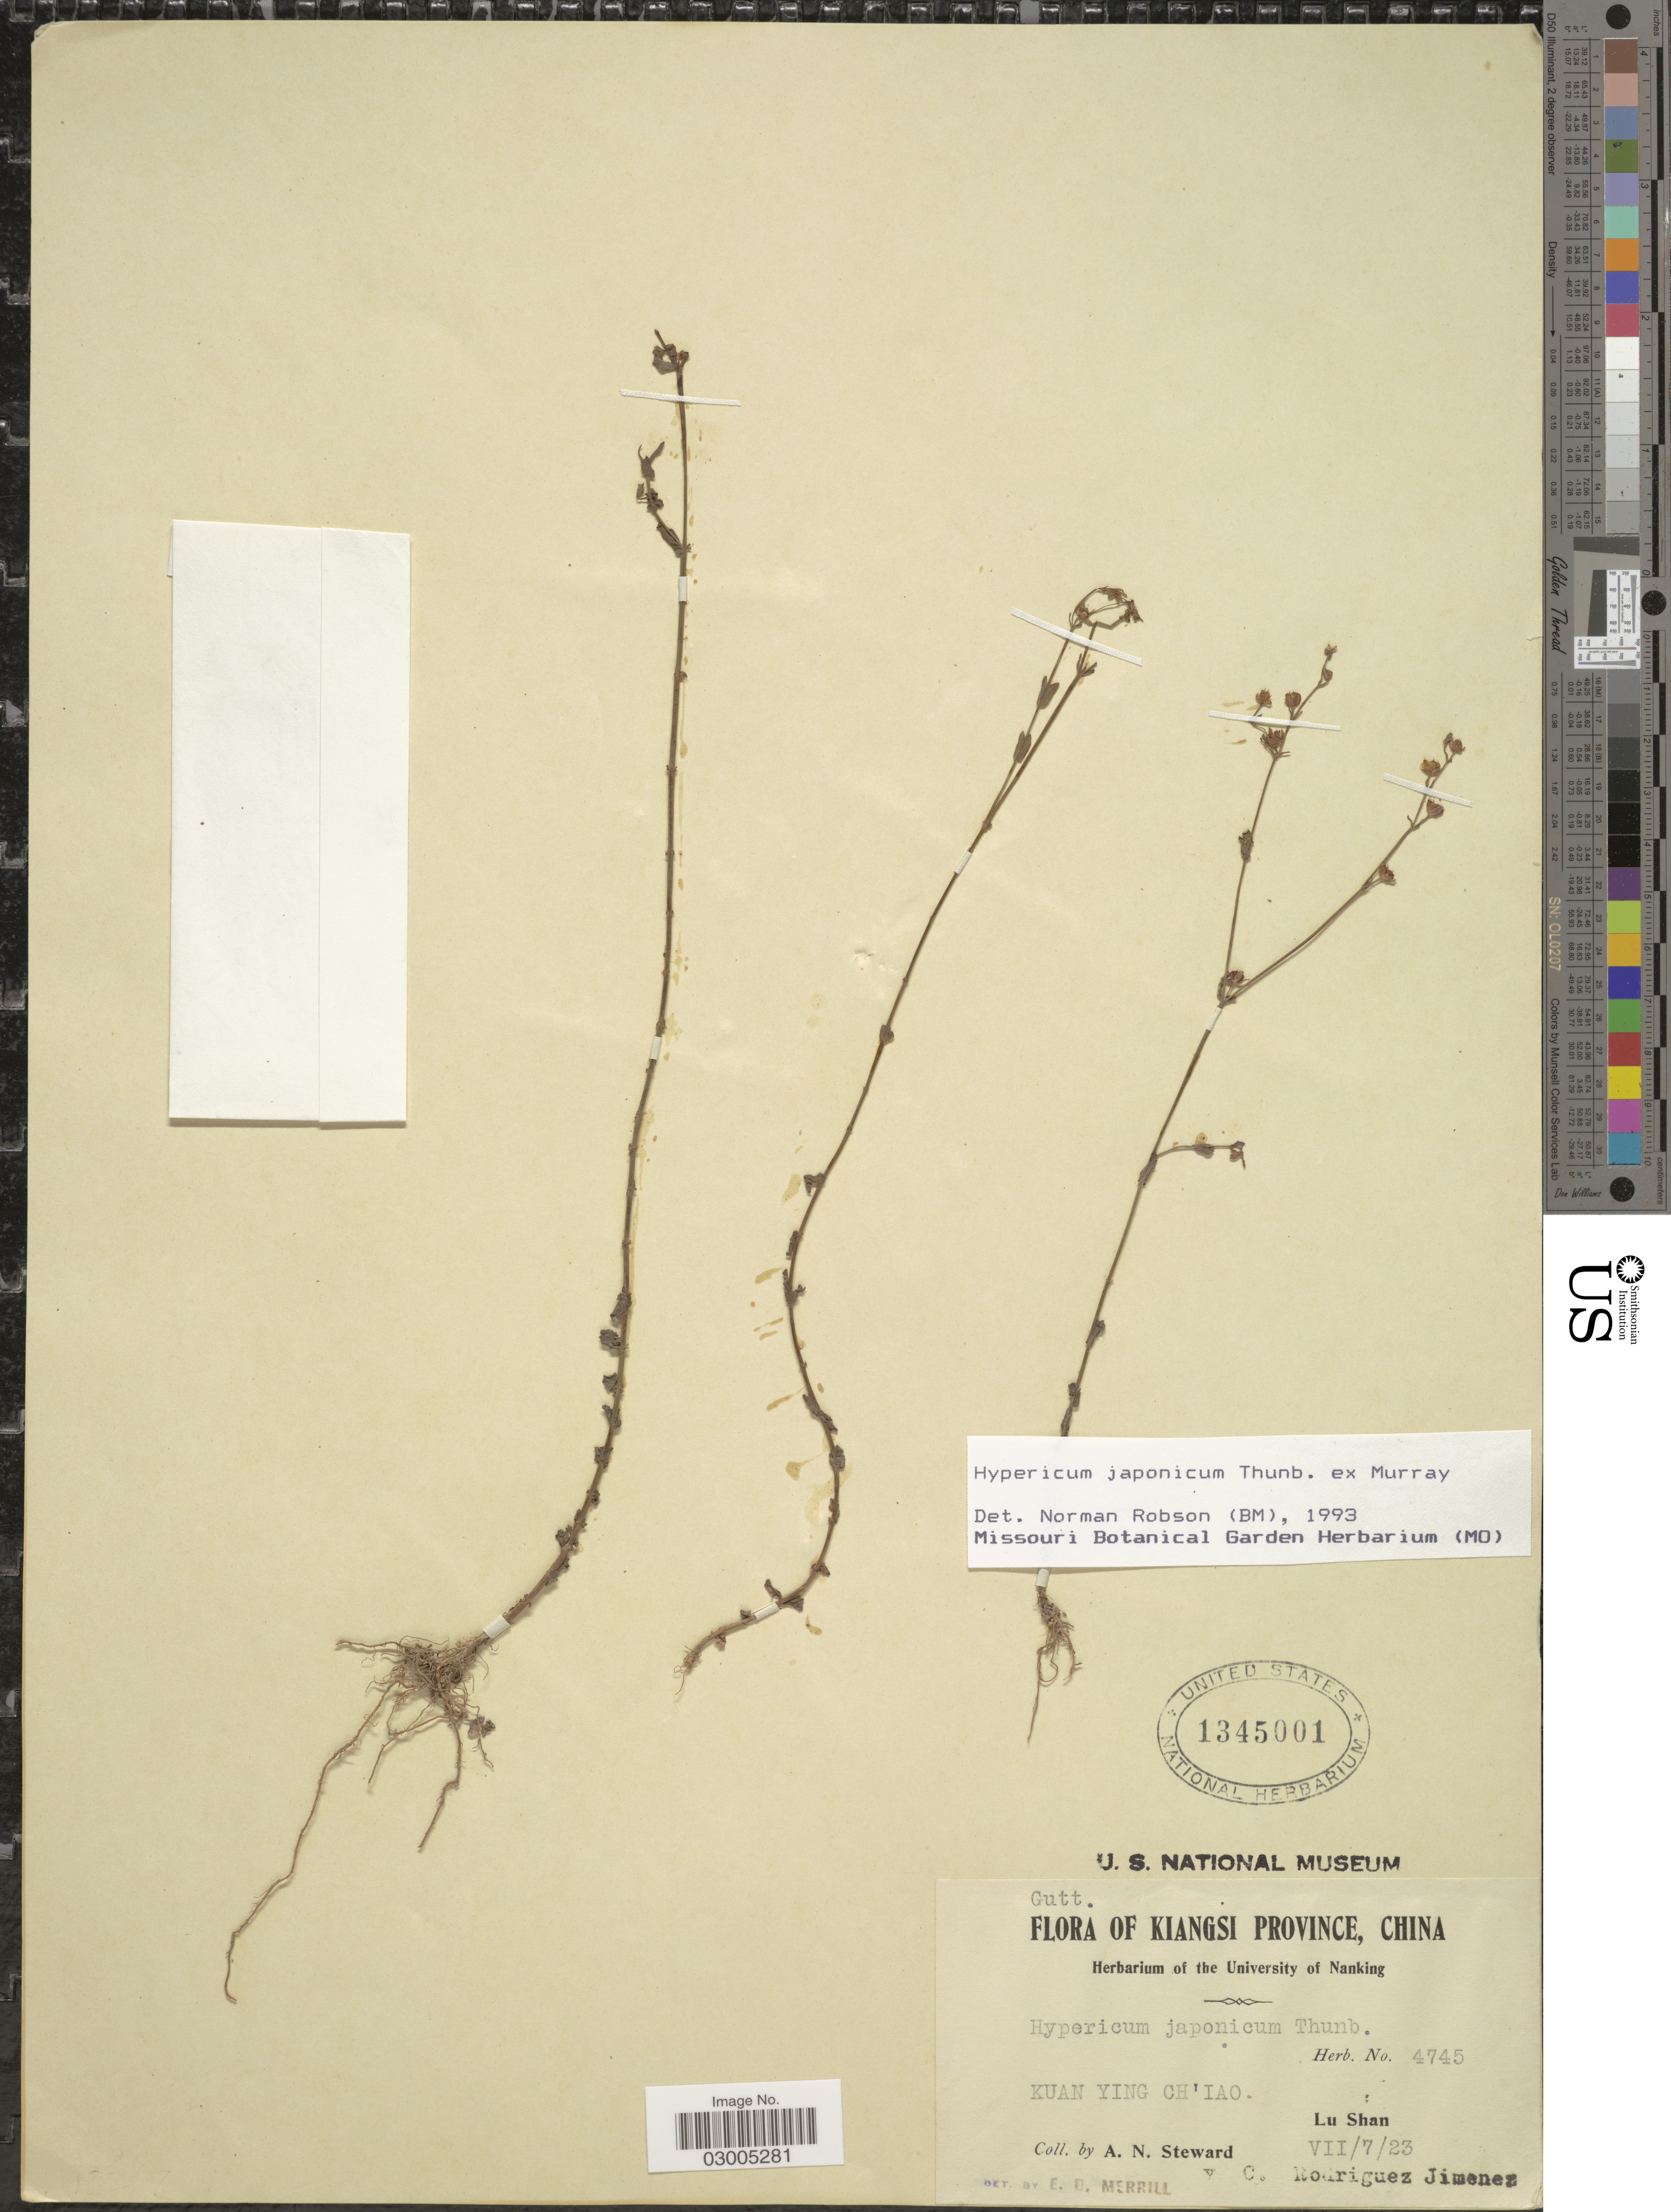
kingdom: Plantae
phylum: Tracheophyta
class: Magnoliopsida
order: Malpighiales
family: Hypericaceae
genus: Hypericum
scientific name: Hypericum japonicum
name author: Thunb.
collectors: A. N. Steward & C. Rodríguez Jiménez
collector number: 4745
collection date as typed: Transcribed d/m/y: 7/7/23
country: China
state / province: Jiangxi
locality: Kiangsi Province. Kuan Ying Ch'Iao. Lu Shan.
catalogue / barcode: US 1345001